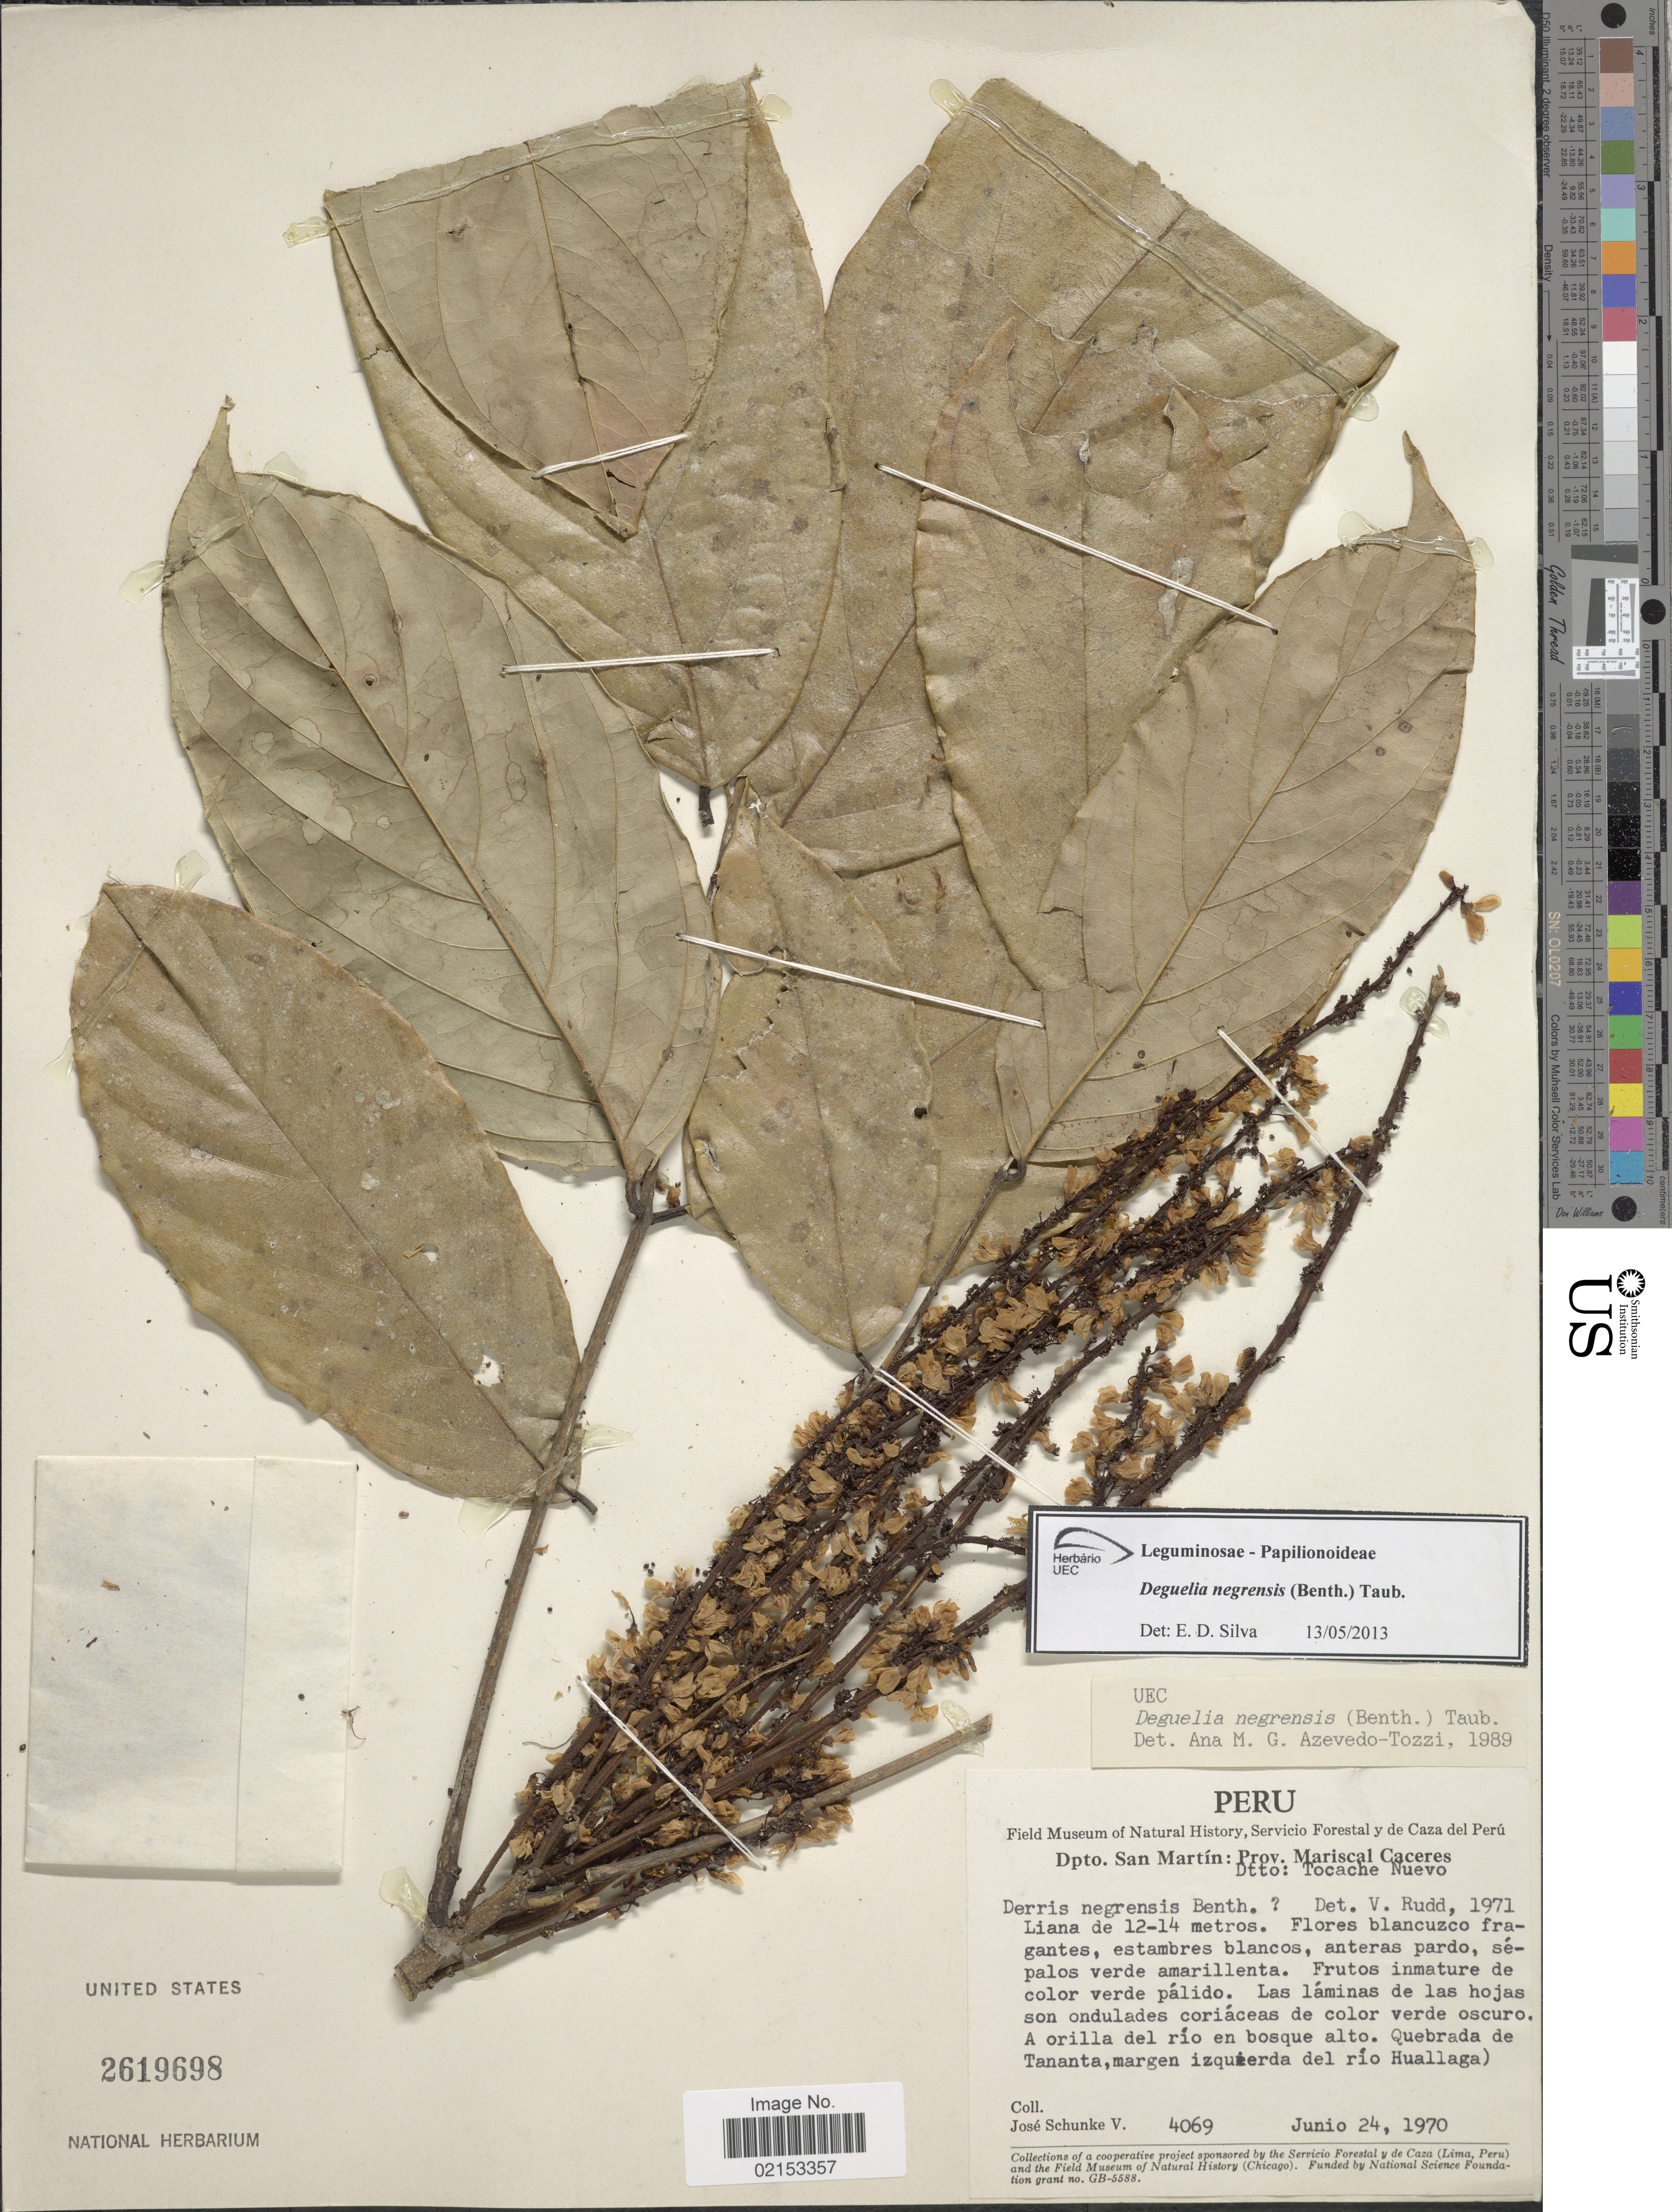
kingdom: Plantae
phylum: Tracheophyta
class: Magnoliopsida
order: Fabales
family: Fabaceae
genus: Deguelia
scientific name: Deguelia negrensis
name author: (Benth.) Taub.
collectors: J. Schunke Vigo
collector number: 4069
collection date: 1970-06-24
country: Peru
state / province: San Martín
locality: Prov. Mariscal Caceres, Dtto. Tocache Nuevo, Quebrada de Tanata, margen izquierda del Rio Huallaga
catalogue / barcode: US 2619698